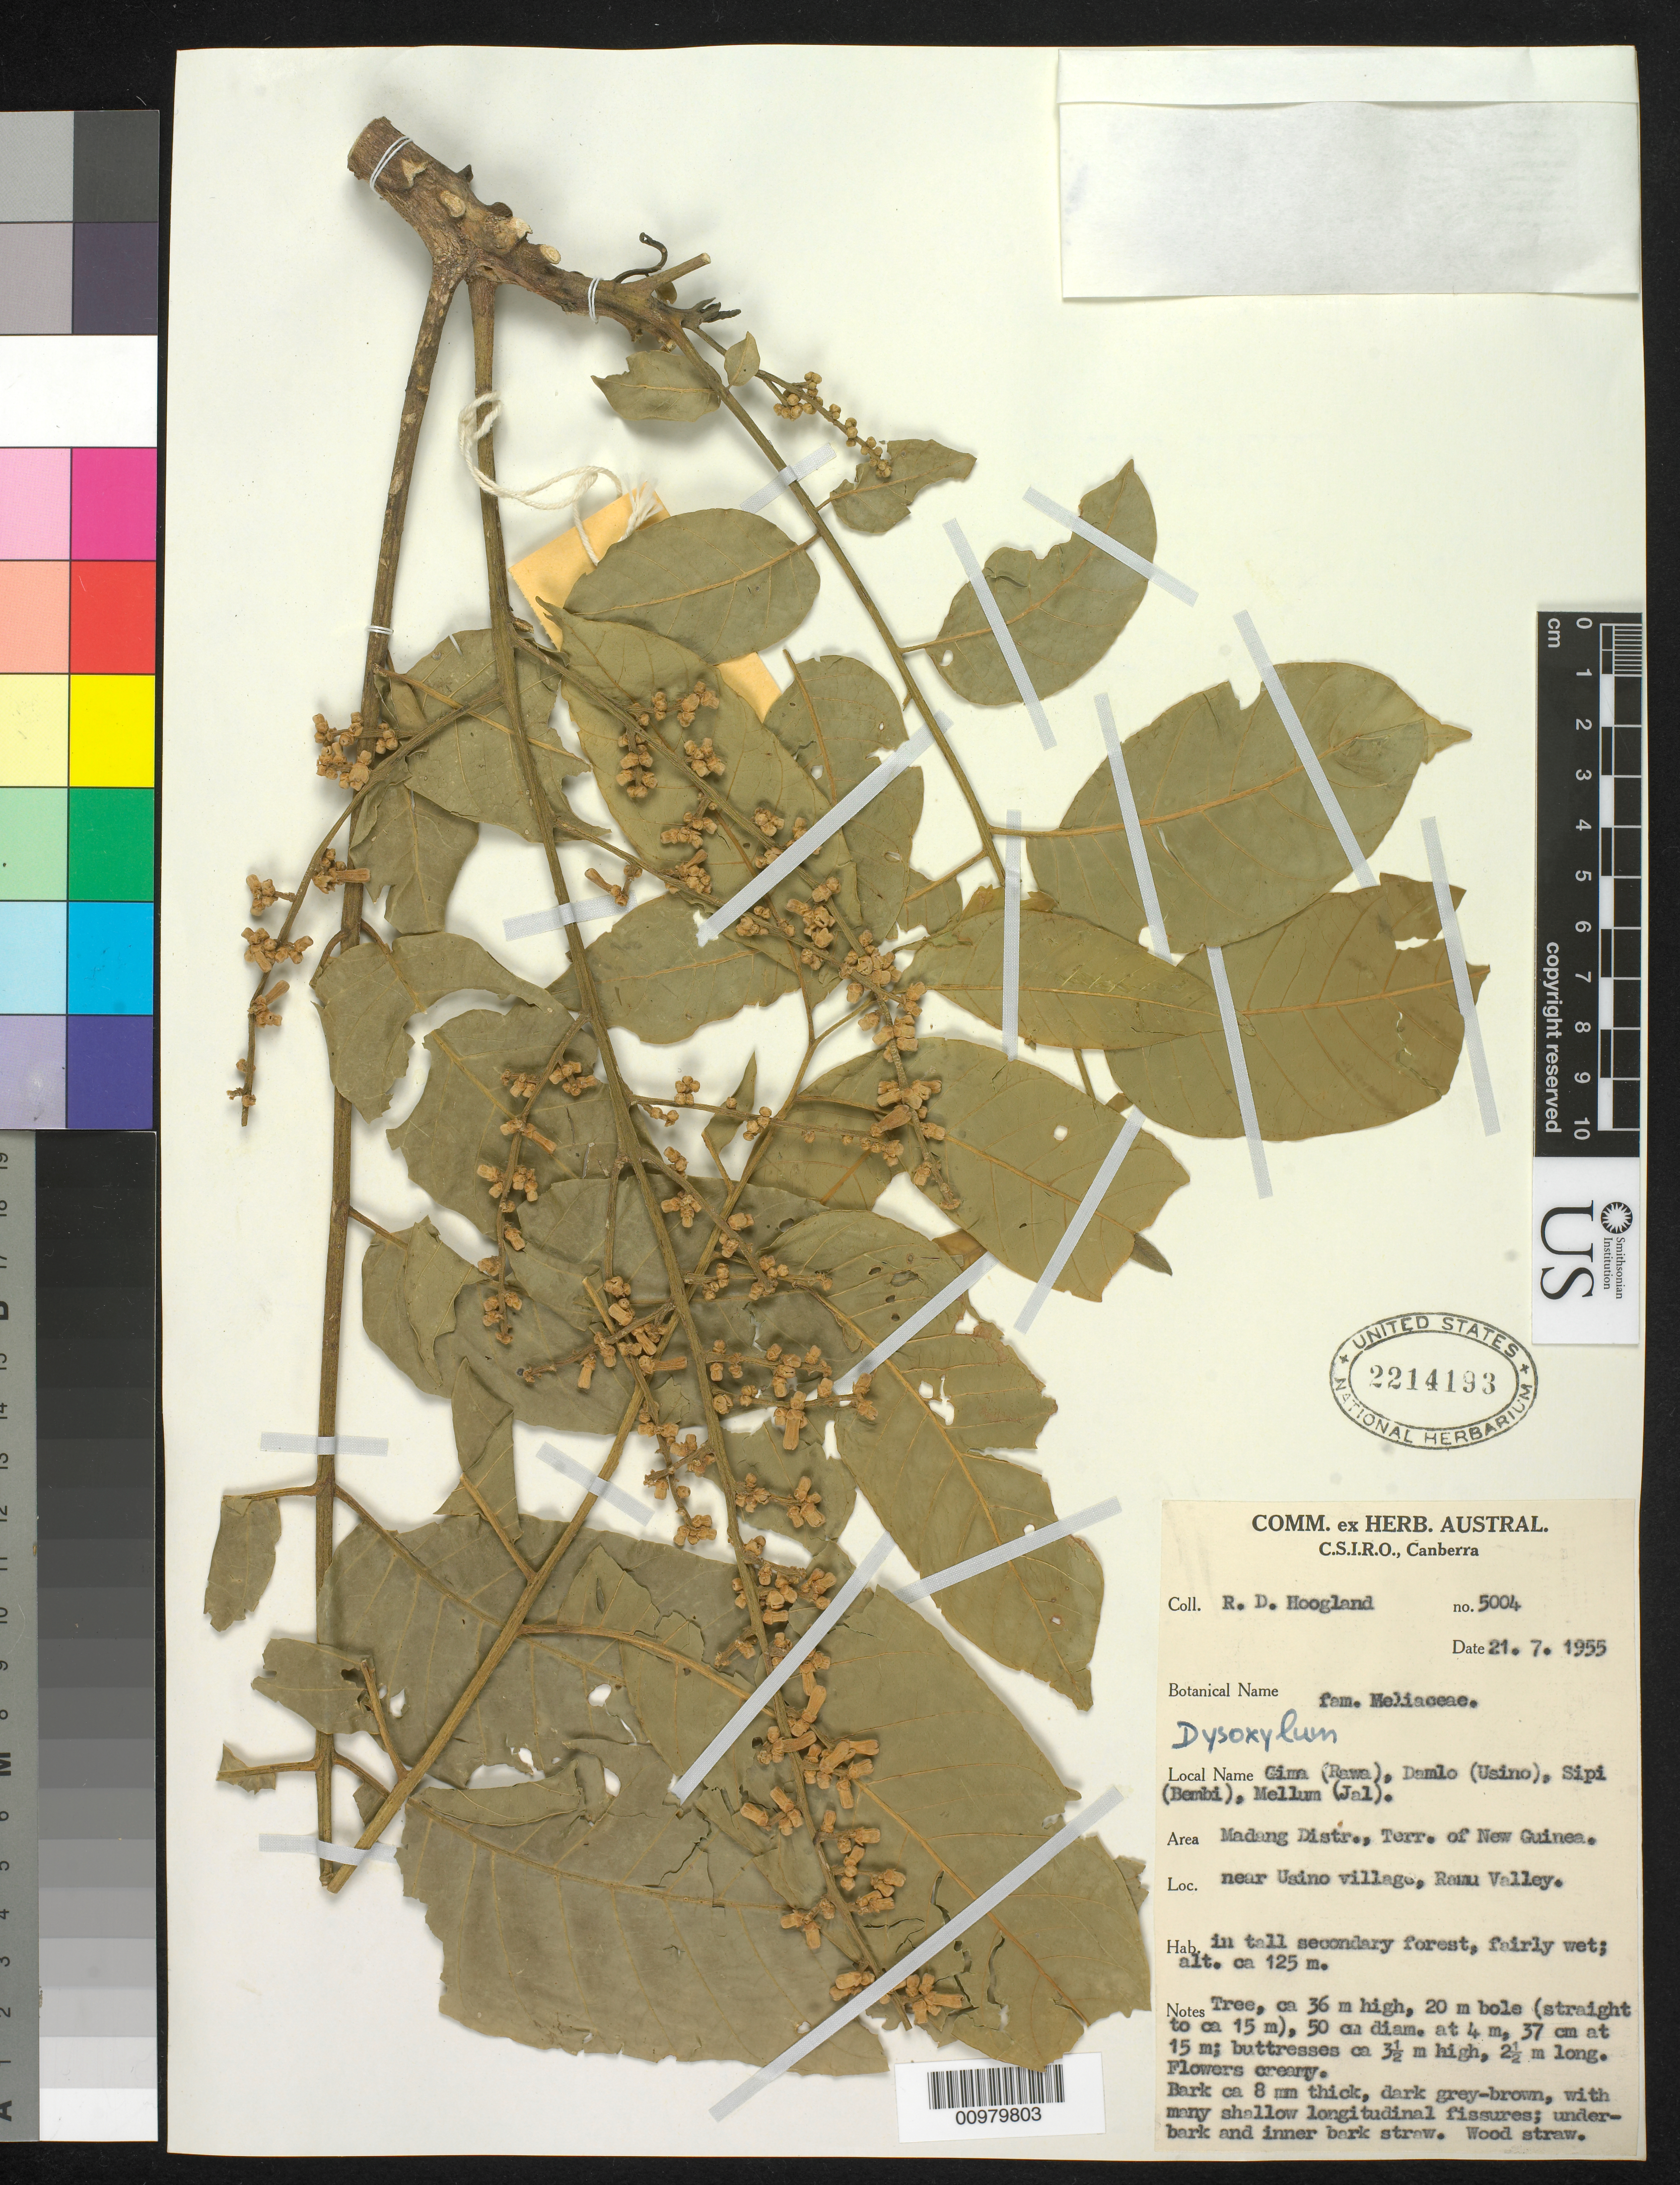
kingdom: Plantae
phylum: Tracheophyta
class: Magnoliopsida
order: Sapindales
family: Meliaceae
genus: Didymocheton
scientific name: Didymocheton gaudichaudianus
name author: A. Juss.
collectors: R. D. Hoogland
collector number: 5004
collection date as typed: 21 Jul 1955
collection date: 1955-07-21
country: Papua New Guinea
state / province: Madang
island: New Guinea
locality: Near Usino village, Ramu Valley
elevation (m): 125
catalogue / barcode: US 2214193